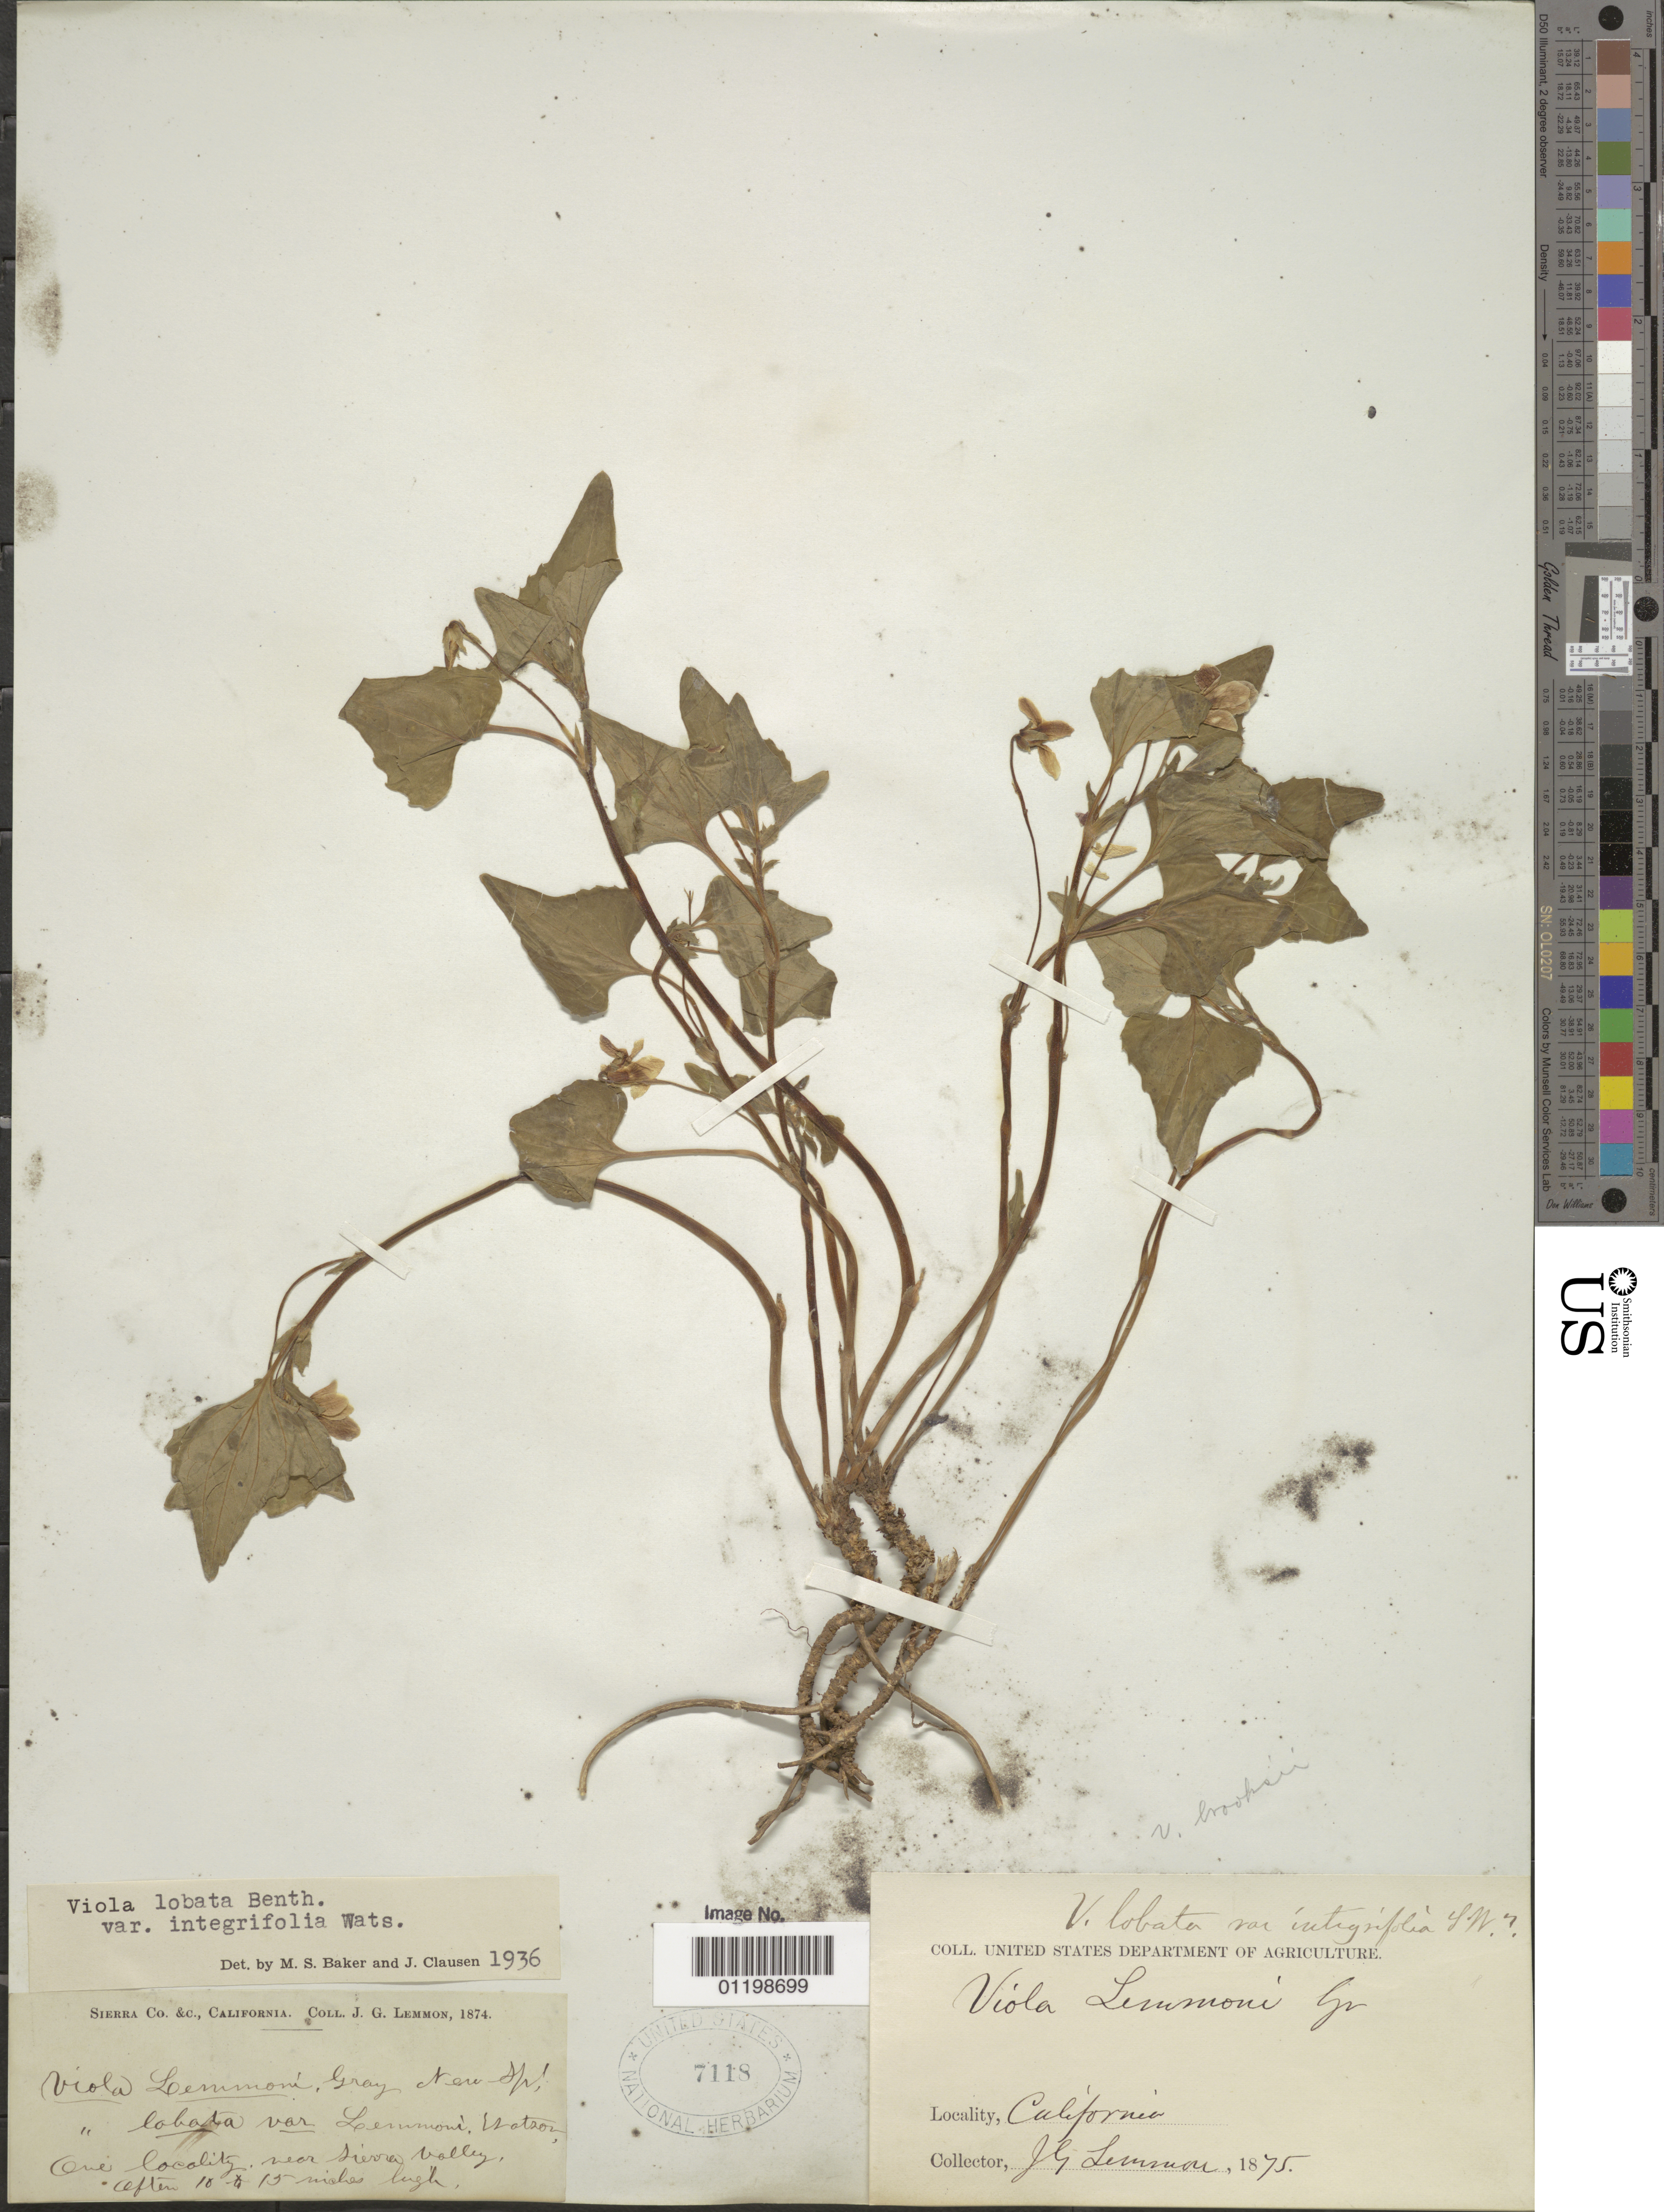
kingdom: Plantae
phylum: Tracheophyta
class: Magnoliopsida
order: Malpighiales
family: Violaceae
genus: Viola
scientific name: Viola lobata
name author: Benth.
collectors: J. G. Lemmon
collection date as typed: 1874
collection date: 1874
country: United States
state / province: California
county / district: Sierra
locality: Sierra Valley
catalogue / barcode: US 7118